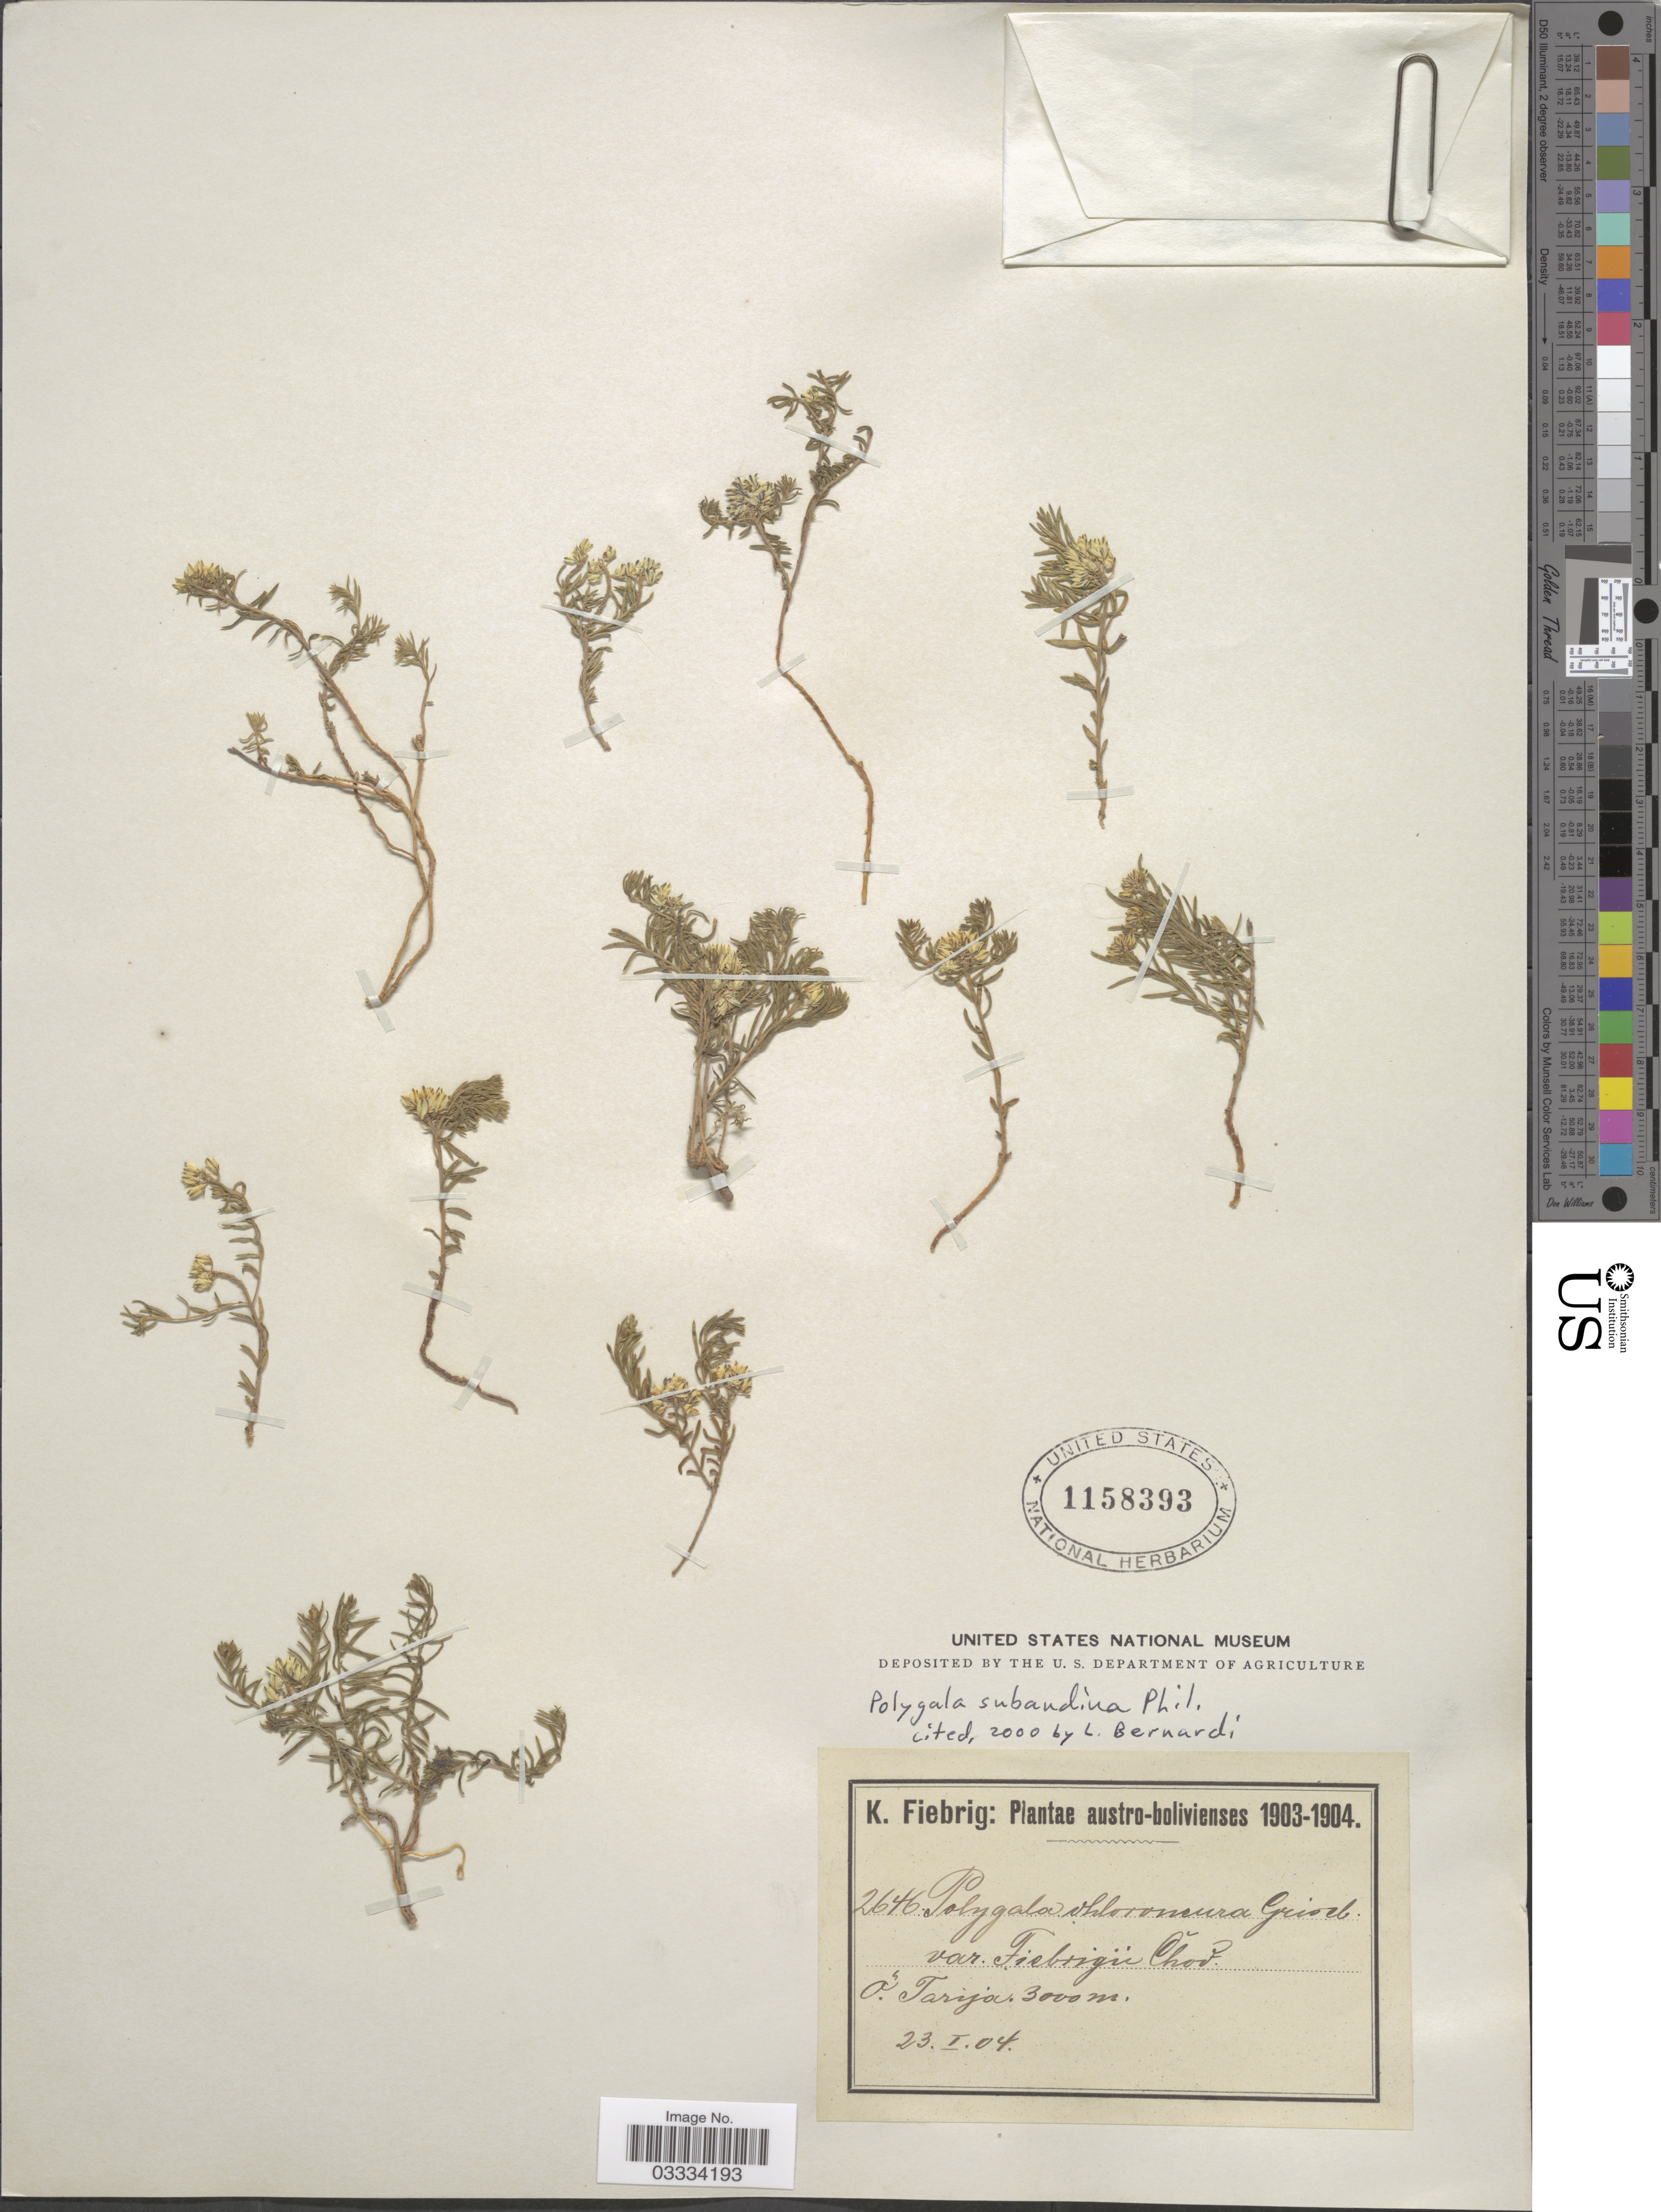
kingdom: Plantae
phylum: Tracheophyta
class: Magnoliopsida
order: Fabales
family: Polygalaceae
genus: Polygala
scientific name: Polygala subandina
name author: Phil.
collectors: K. Fiebrig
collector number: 2646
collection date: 1904-01-23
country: Bolivia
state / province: Tarija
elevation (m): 3000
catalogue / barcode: US 1158393